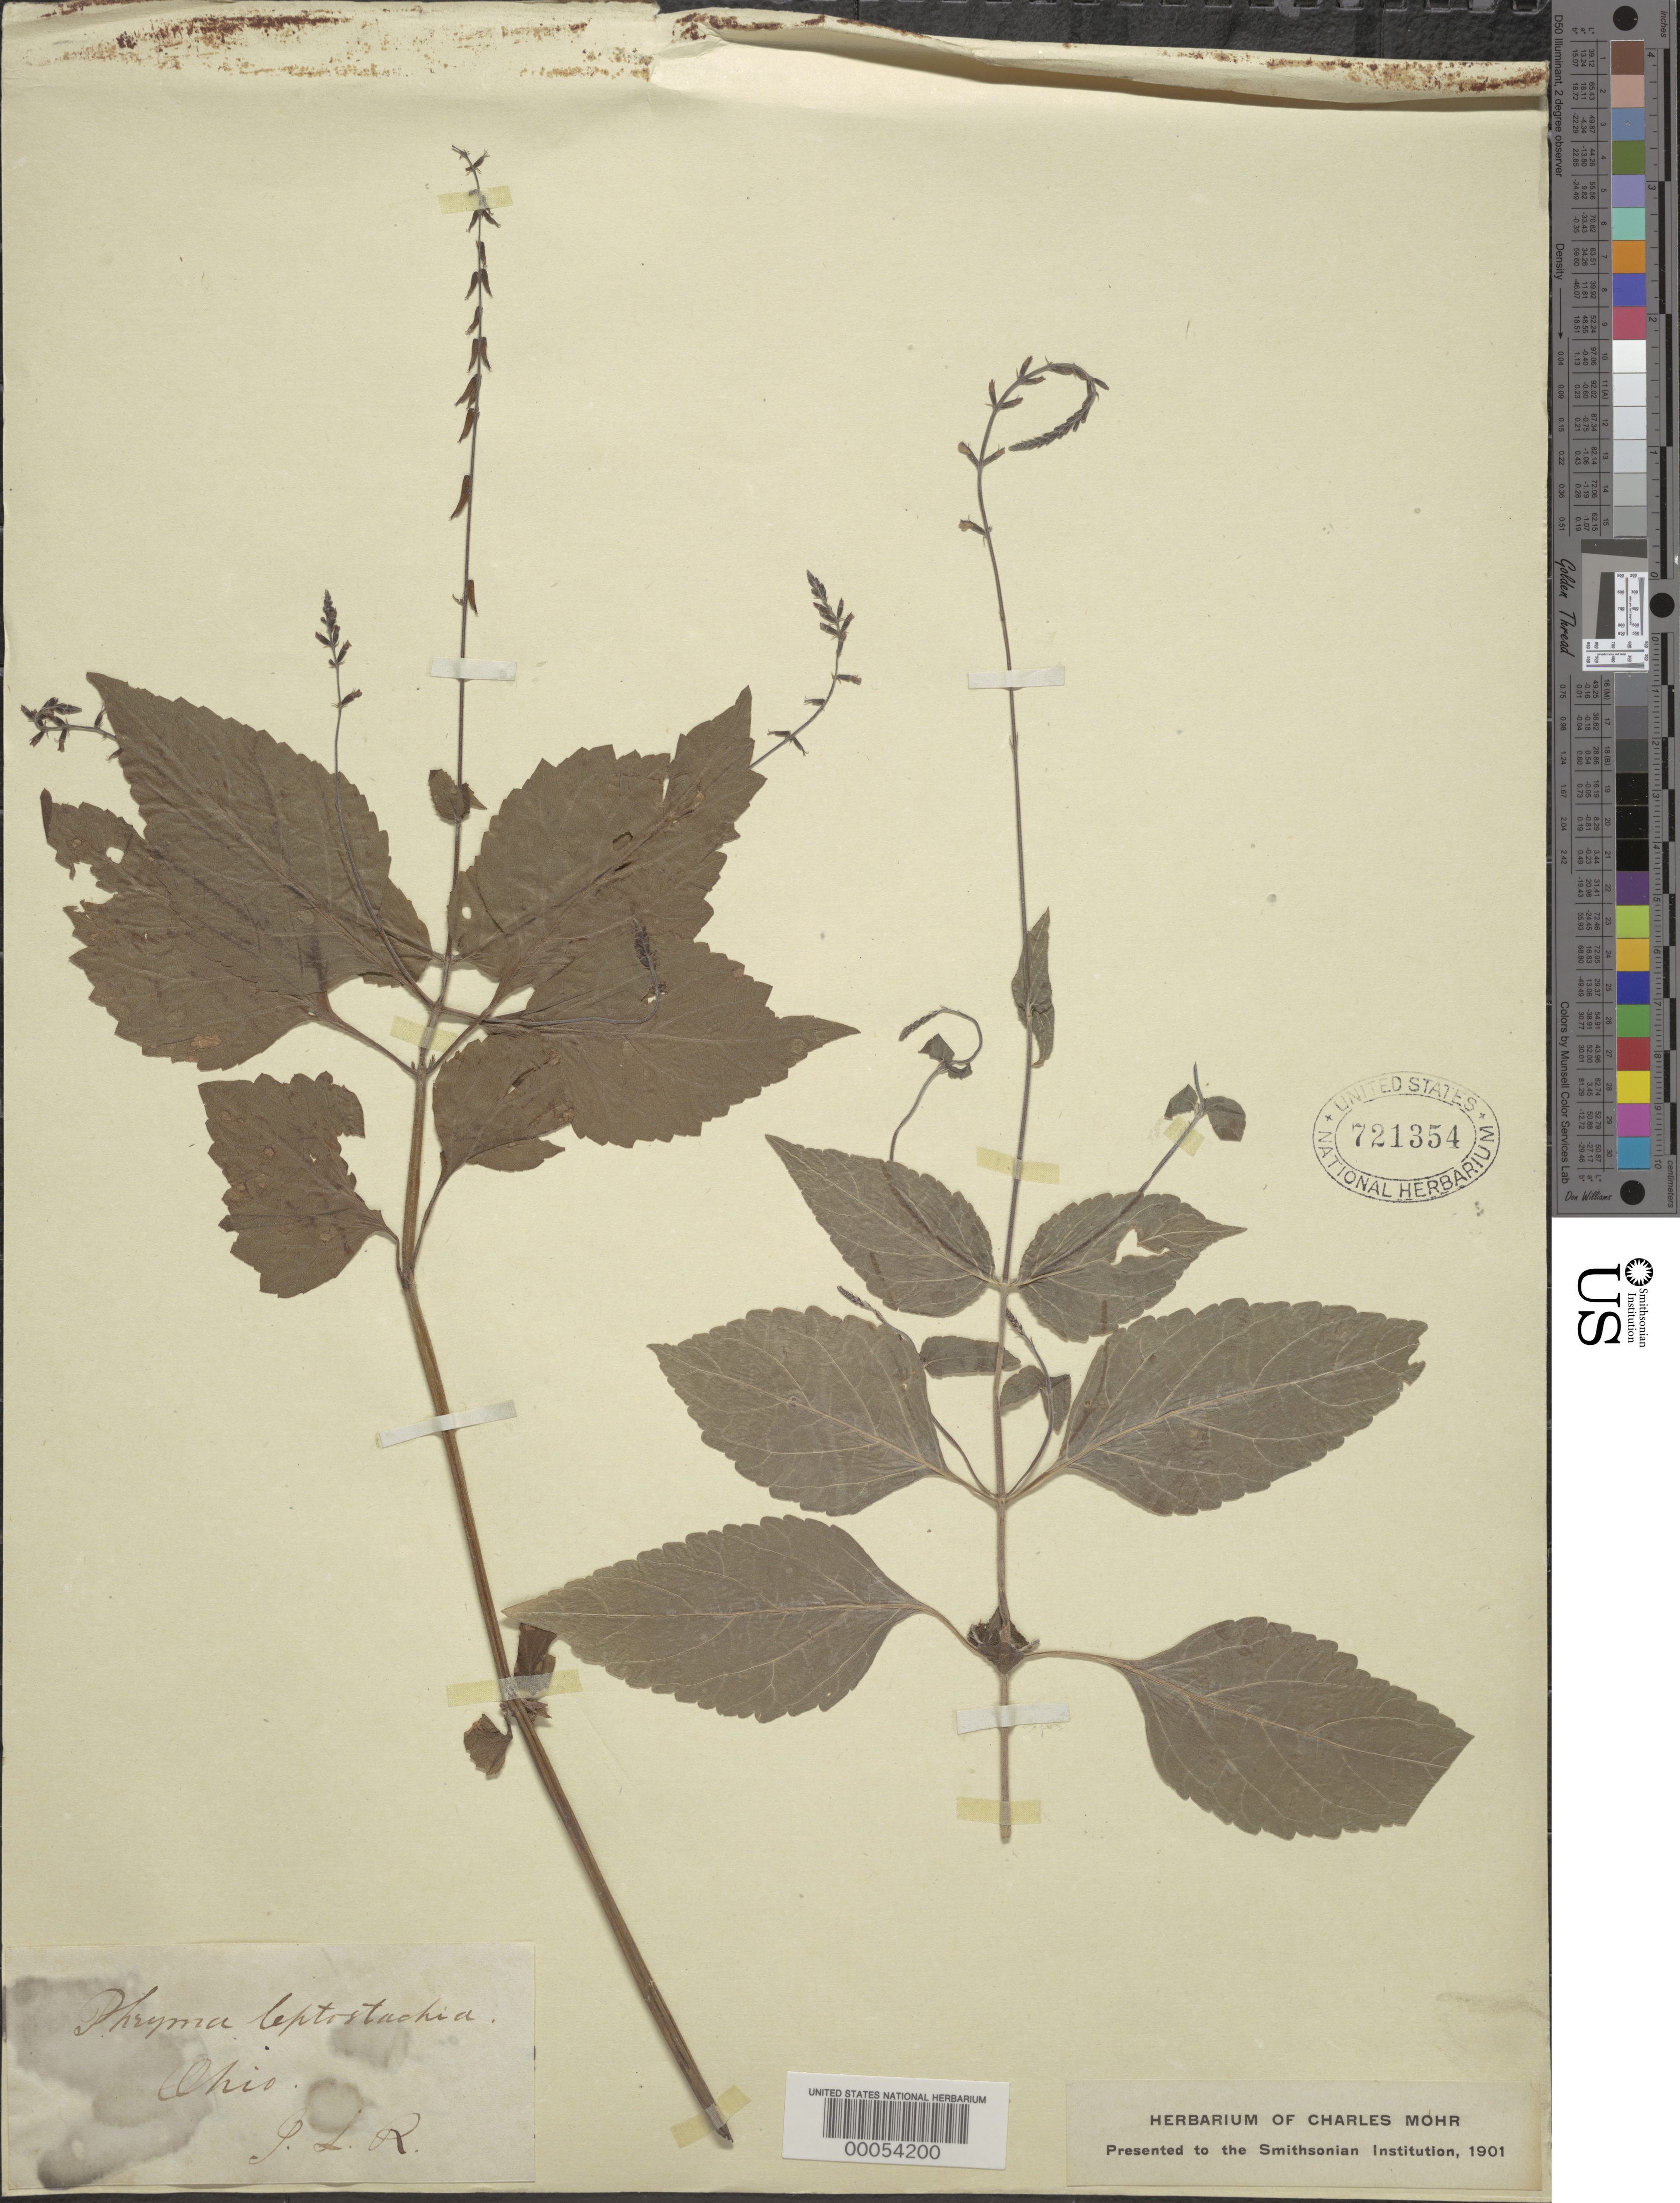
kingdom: Plantae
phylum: Tracheophyta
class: Magnoliopsida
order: Lamiales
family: Phrymaceae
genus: Phryma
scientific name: Phryma leptostachya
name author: L.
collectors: J. L. R.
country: United States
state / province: Ohio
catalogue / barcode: US 721354